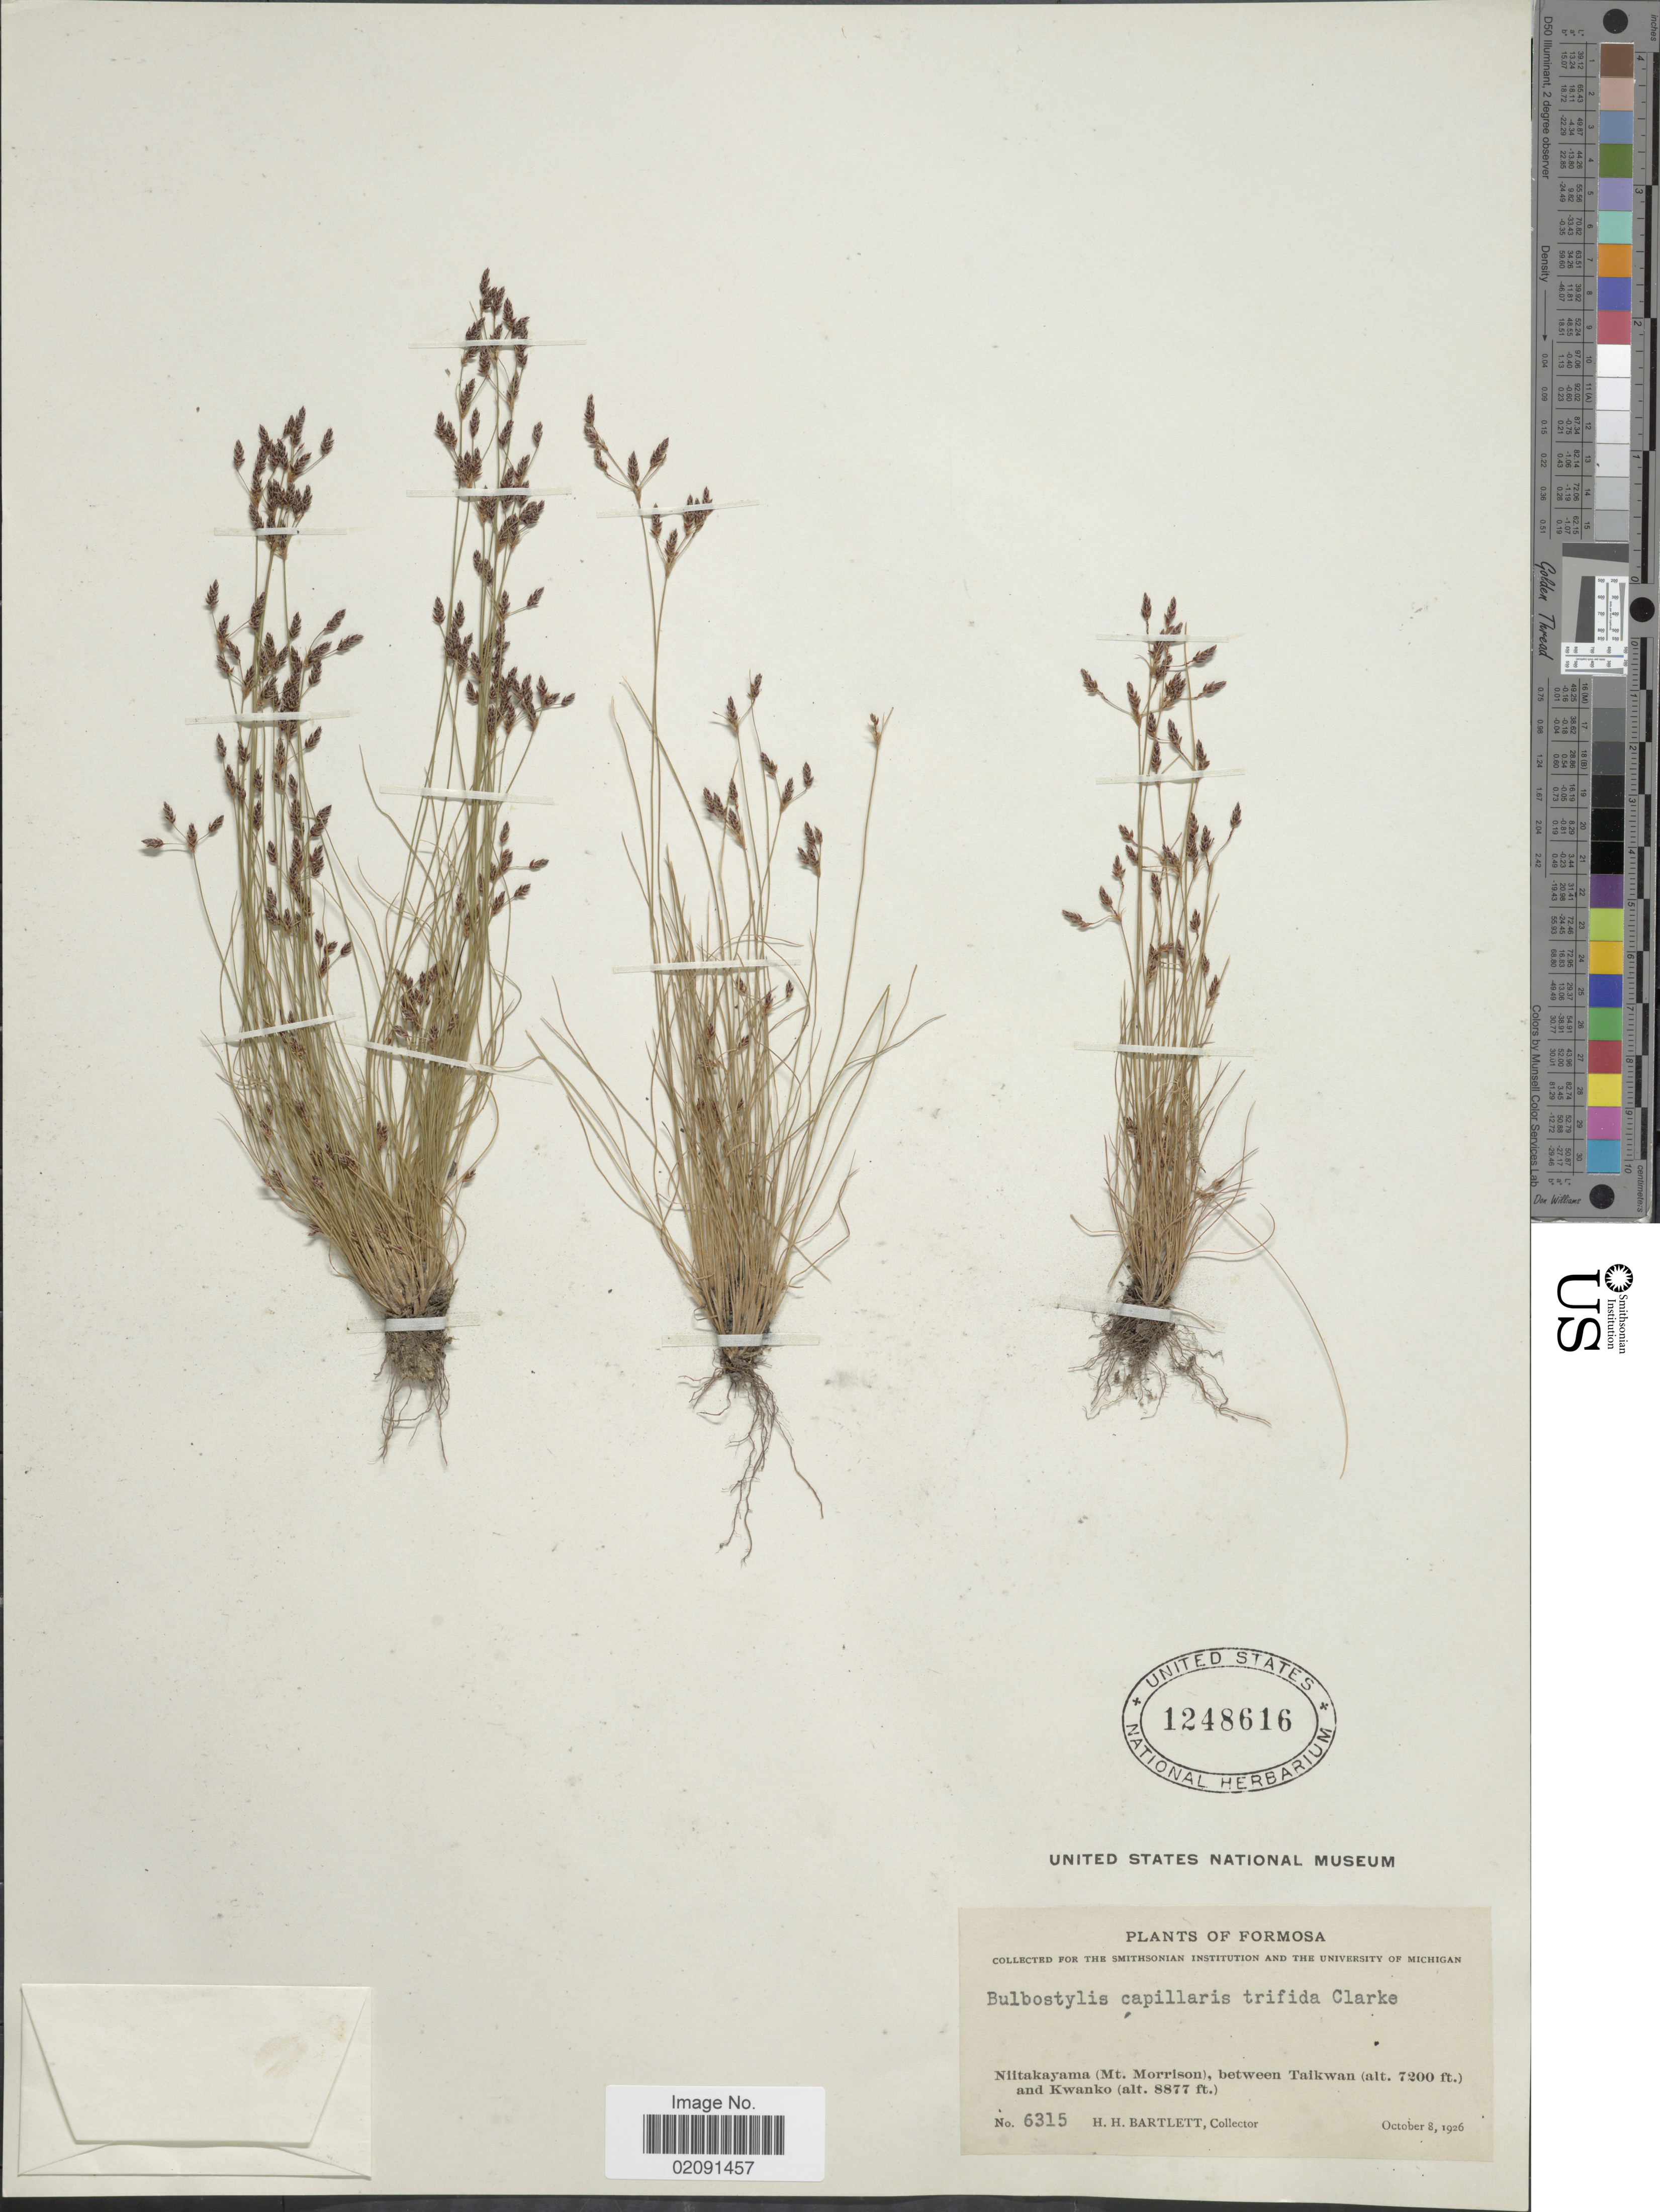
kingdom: Plantae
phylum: Tracheophyta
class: Liliopsida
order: Poales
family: Cyperaceae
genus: Bulbostylis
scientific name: Bulbostylis capillaris var. trifida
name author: (Nees) C.B. Clarke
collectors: H. H. Bartlett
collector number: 6315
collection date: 1926-10-08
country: Taiwan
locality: Formosa, Niitakayama (Mt. Morrison), between Taikwan and Kwanko.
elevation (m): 2195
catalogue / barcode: US 1248616